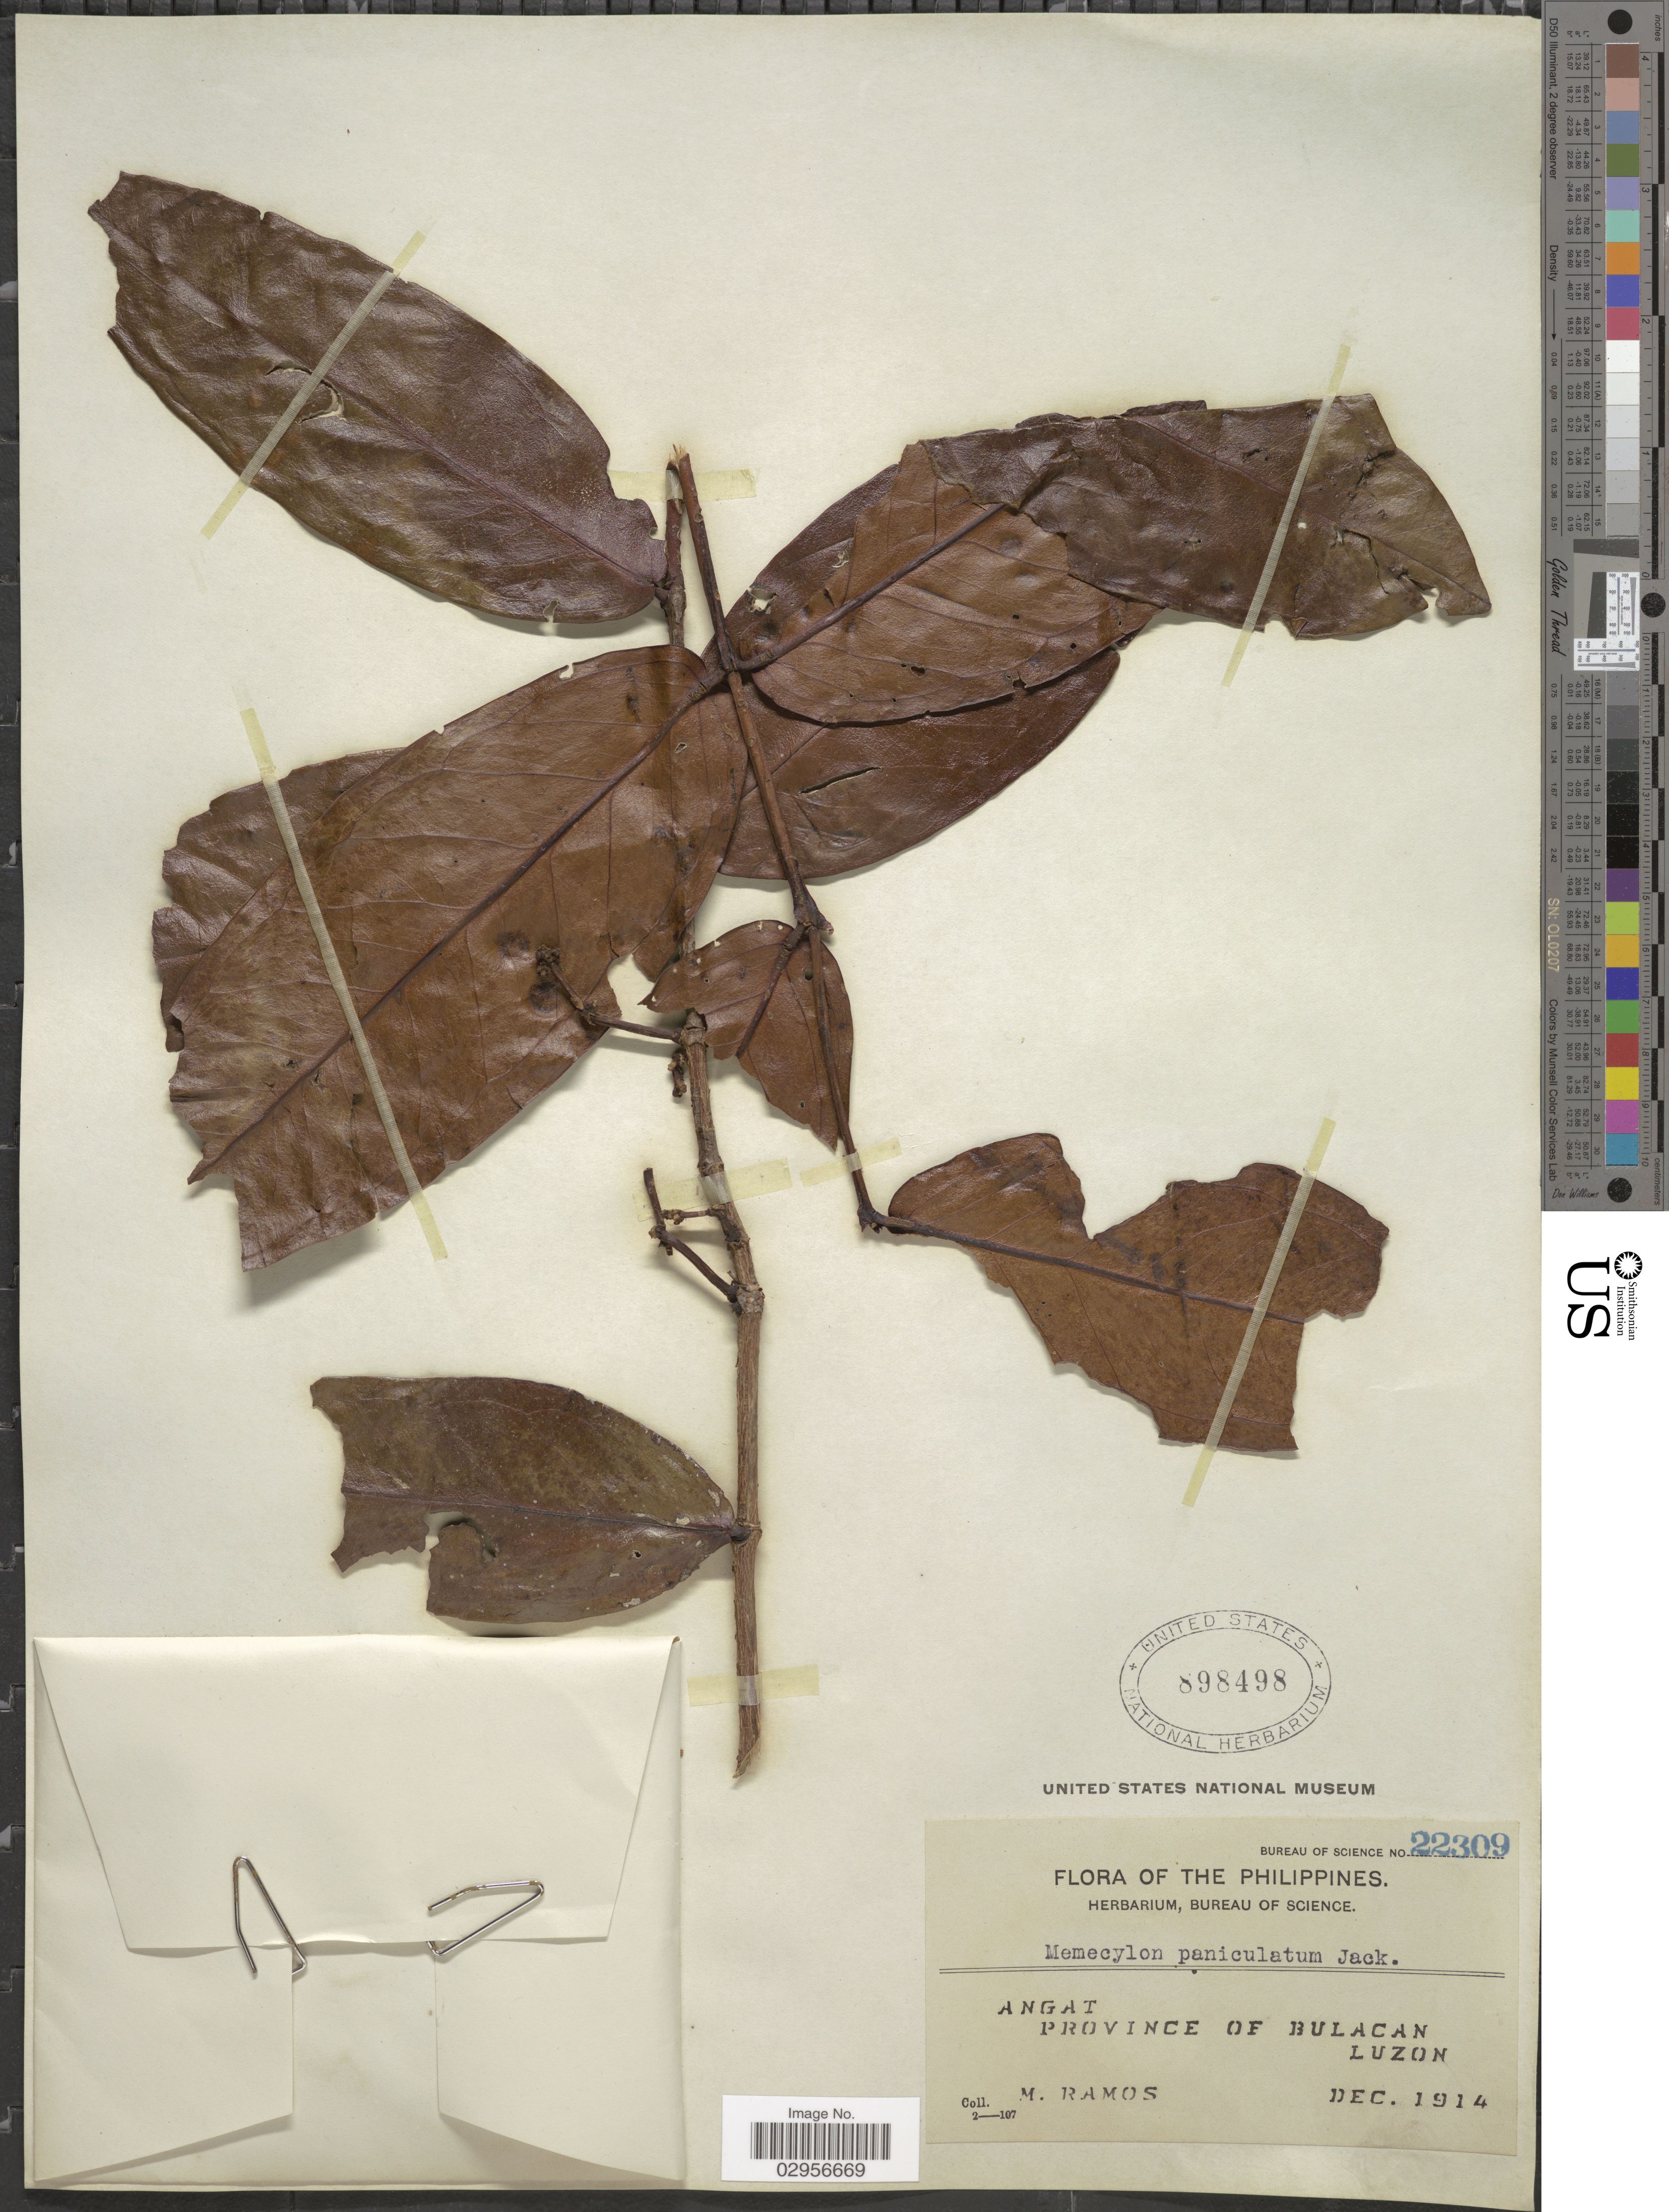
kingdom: Plantae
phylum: Tracheophyta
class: Magnoliopsida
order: Myrtales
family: Melastomataceae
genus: Memecylon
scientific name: Memecylon paniculatum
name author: Jack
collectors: M. Ramos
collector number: Bureau of Science 22309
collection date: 1914-12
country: Philippines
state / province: Central Luzon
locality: Angat, Province of Bulacan, Luzon.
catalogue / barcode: US 898498